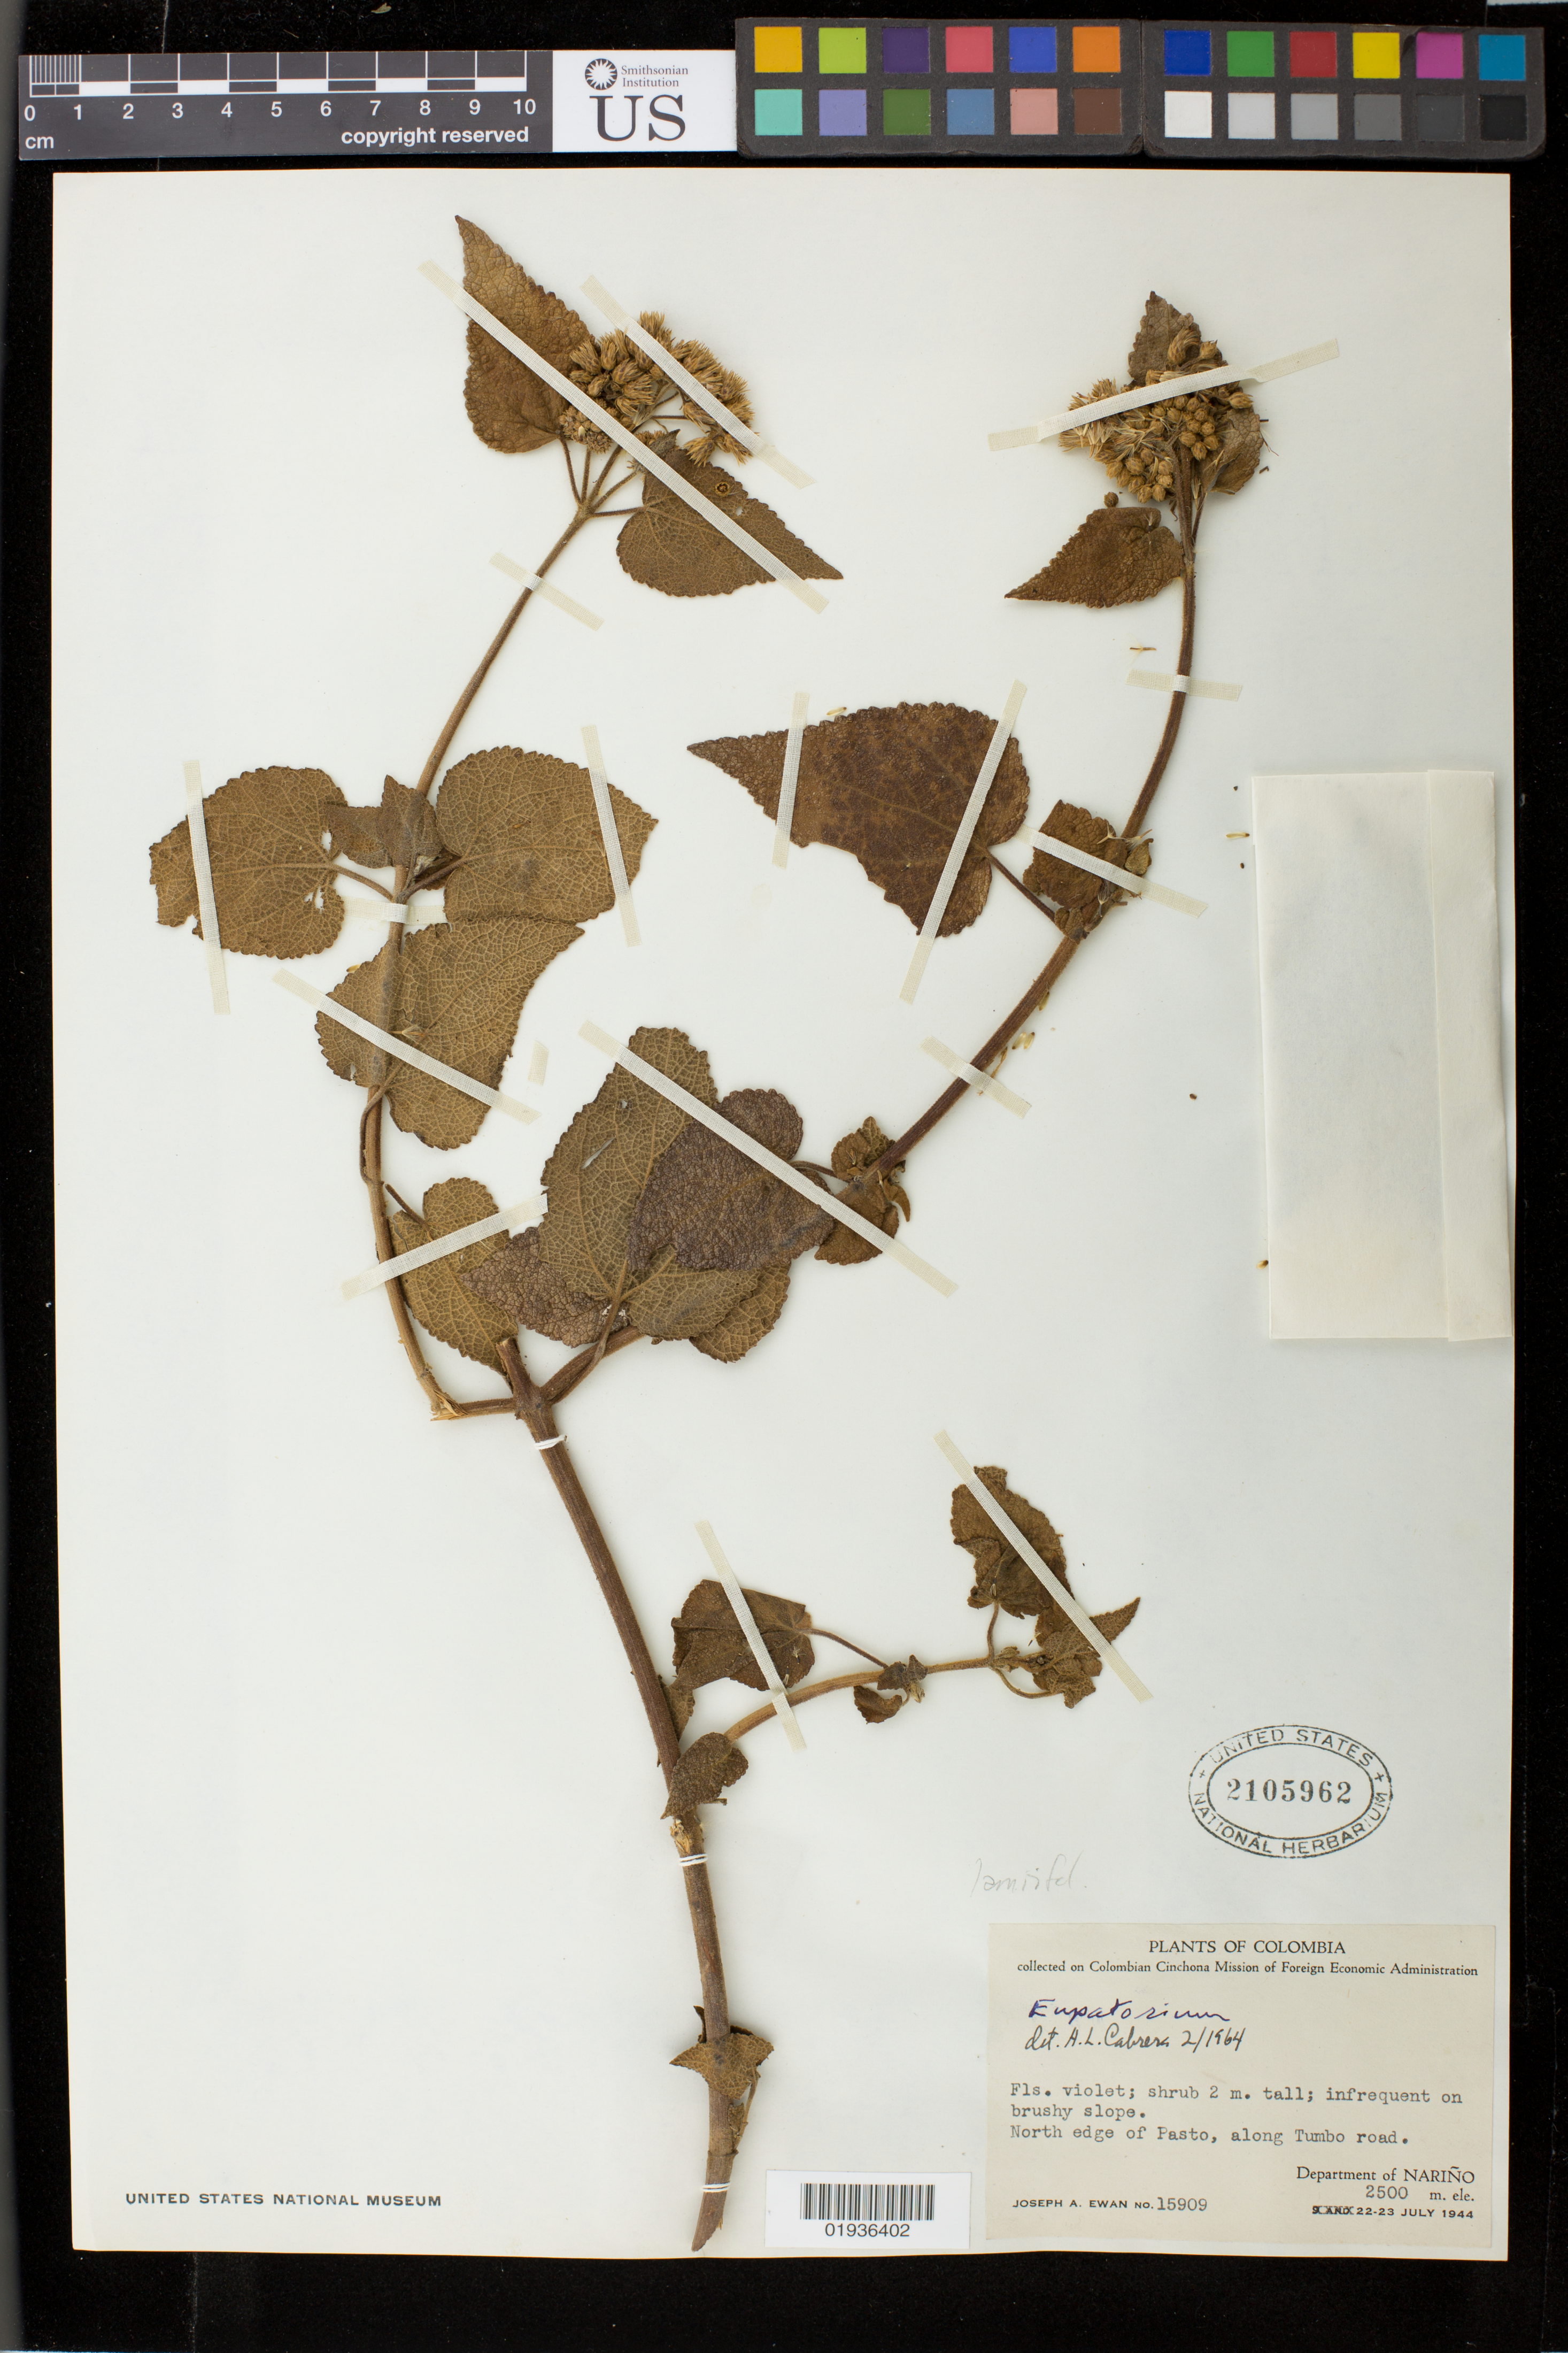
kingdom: Plantae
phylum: Tracheophyta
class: Magnoliopsida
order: Asterales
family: Asteraceae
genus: Eupatorium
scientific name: Eupatorium sp.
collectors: J. A. Ewan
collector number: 15909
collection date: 1944-07-22/1944-07-23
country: Colombia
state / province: Nariño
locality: North edge of Pasto, along Tumbo road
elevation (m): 2500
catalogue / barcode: US 2105962